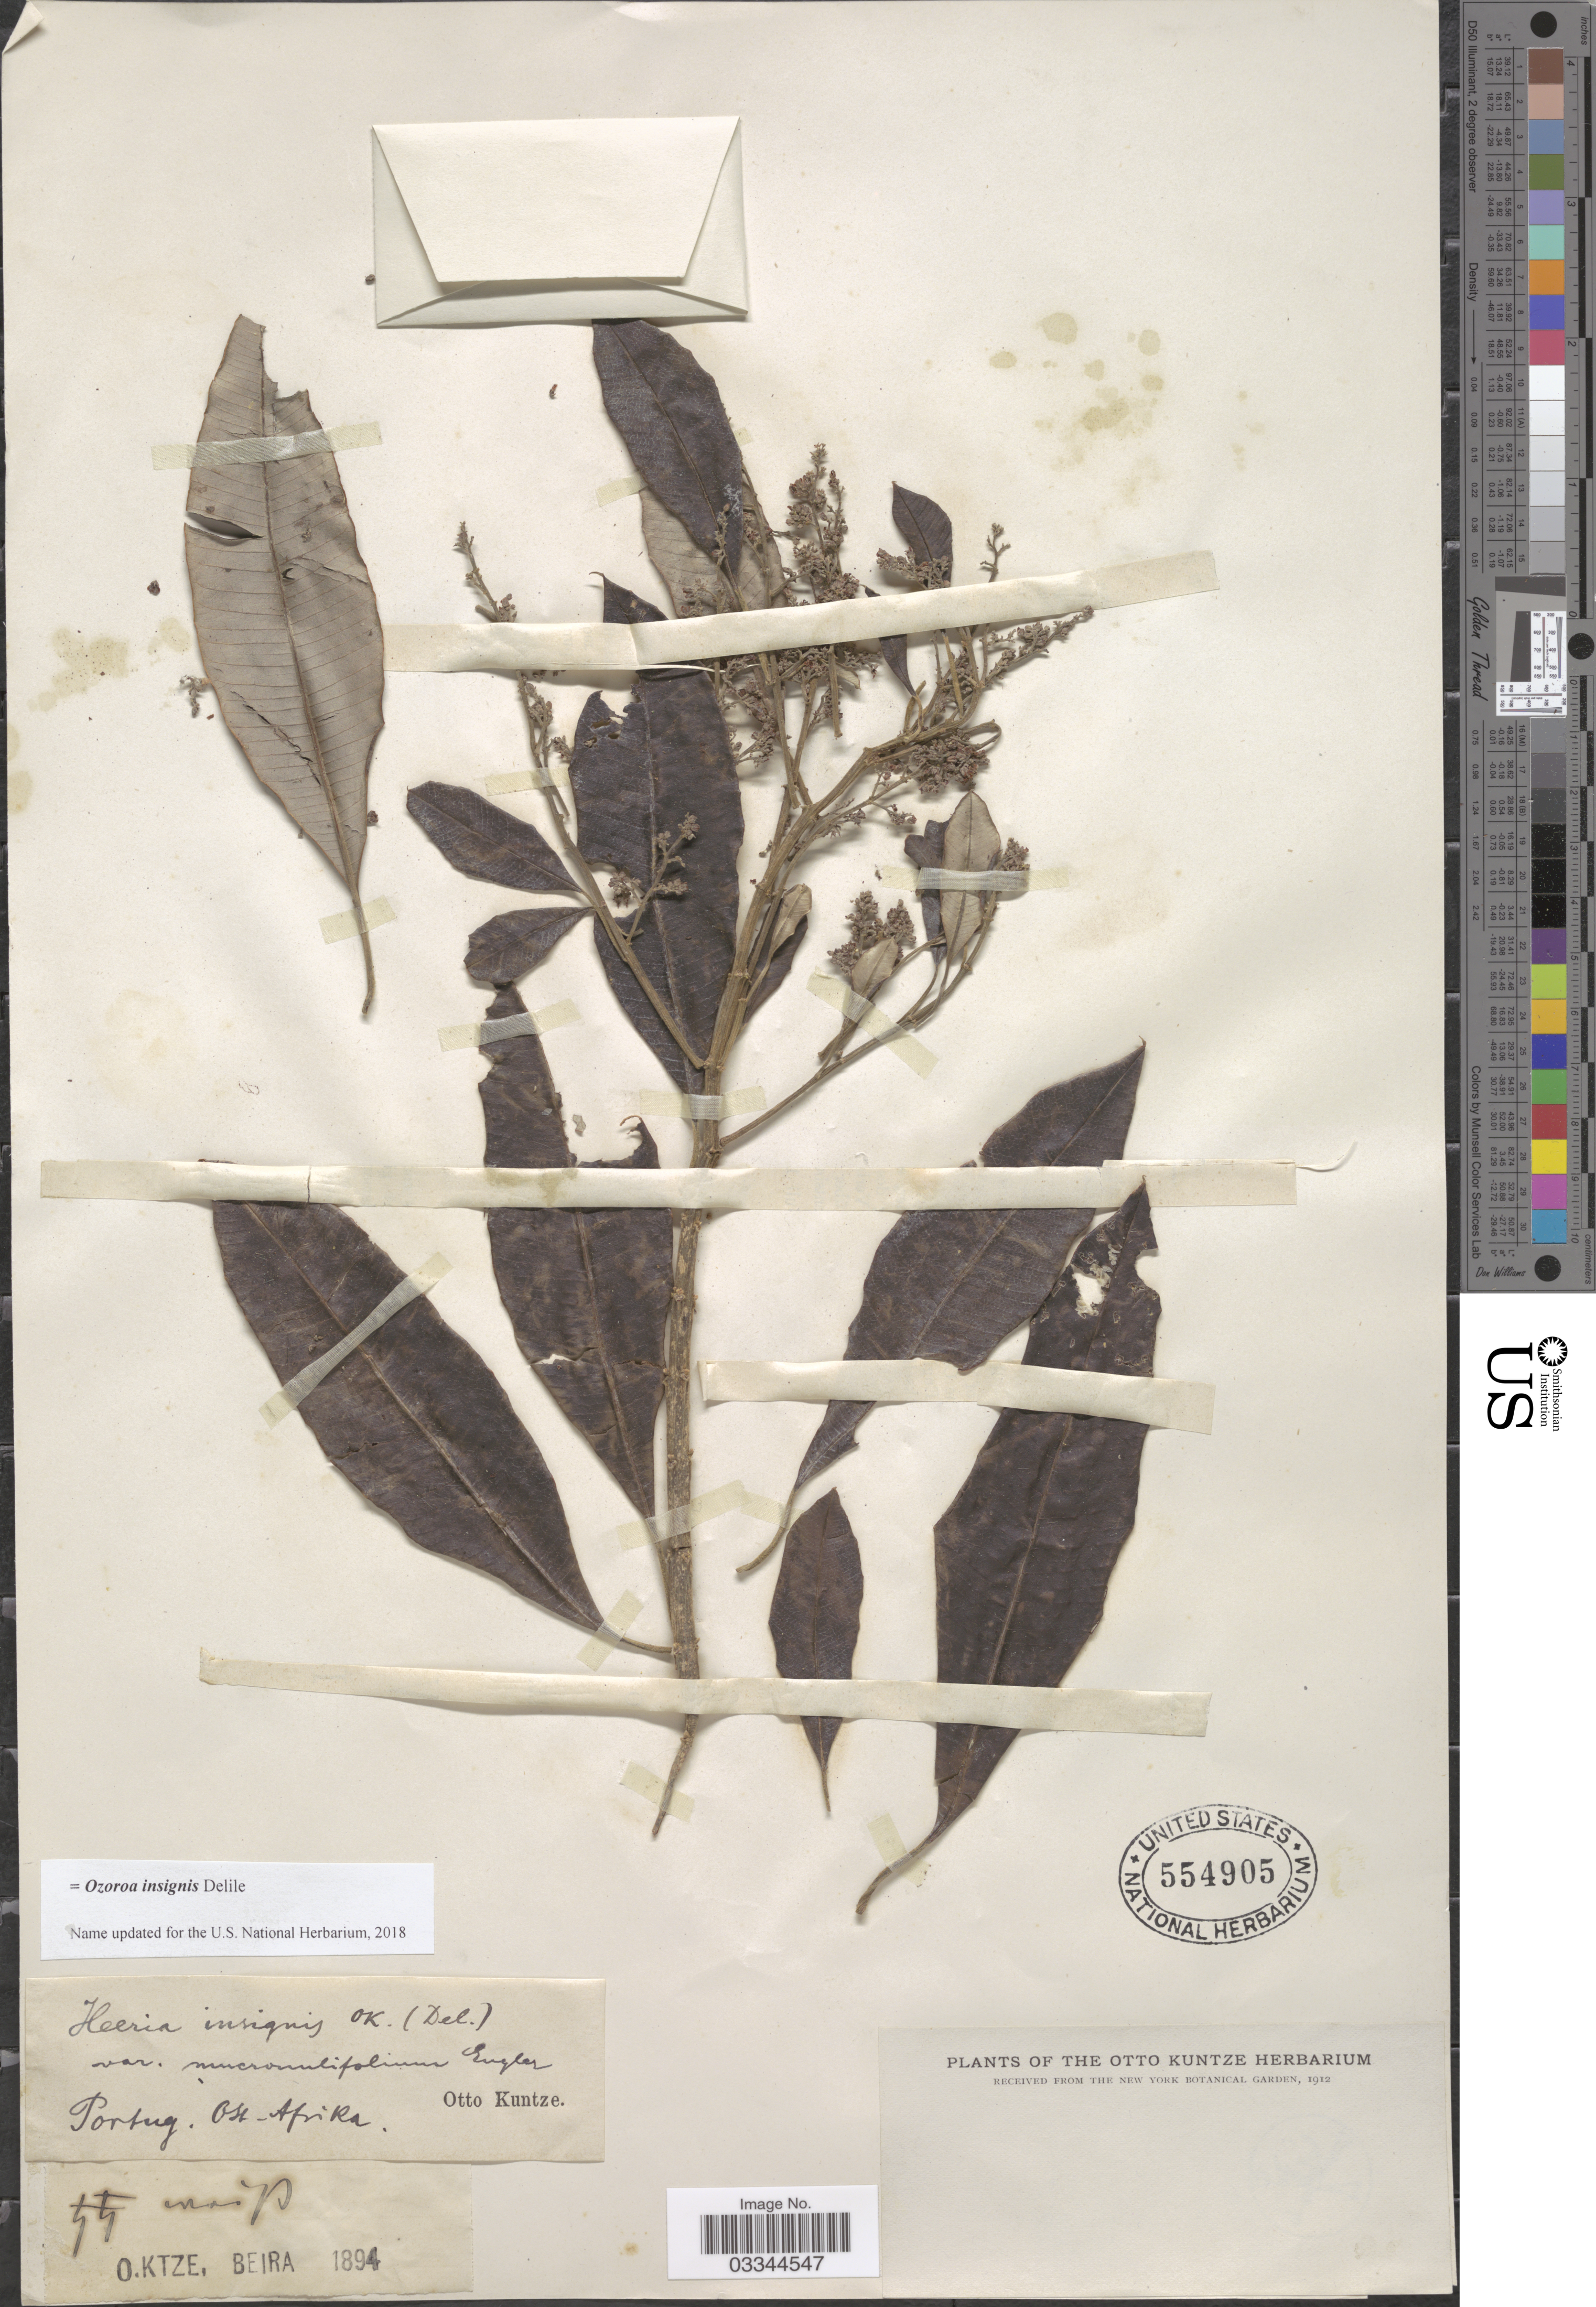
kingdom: Plantae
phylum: Tracheophyta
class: Magnoliopsida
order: Sapindales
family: Anacardiaceae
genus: Ozoroa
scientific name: Ozoroa insignis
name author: Delile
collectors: C.E.O. Kuntze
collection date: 1894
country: Mozambique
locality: Portug. Ost-Afrika.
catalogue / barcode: US 554905